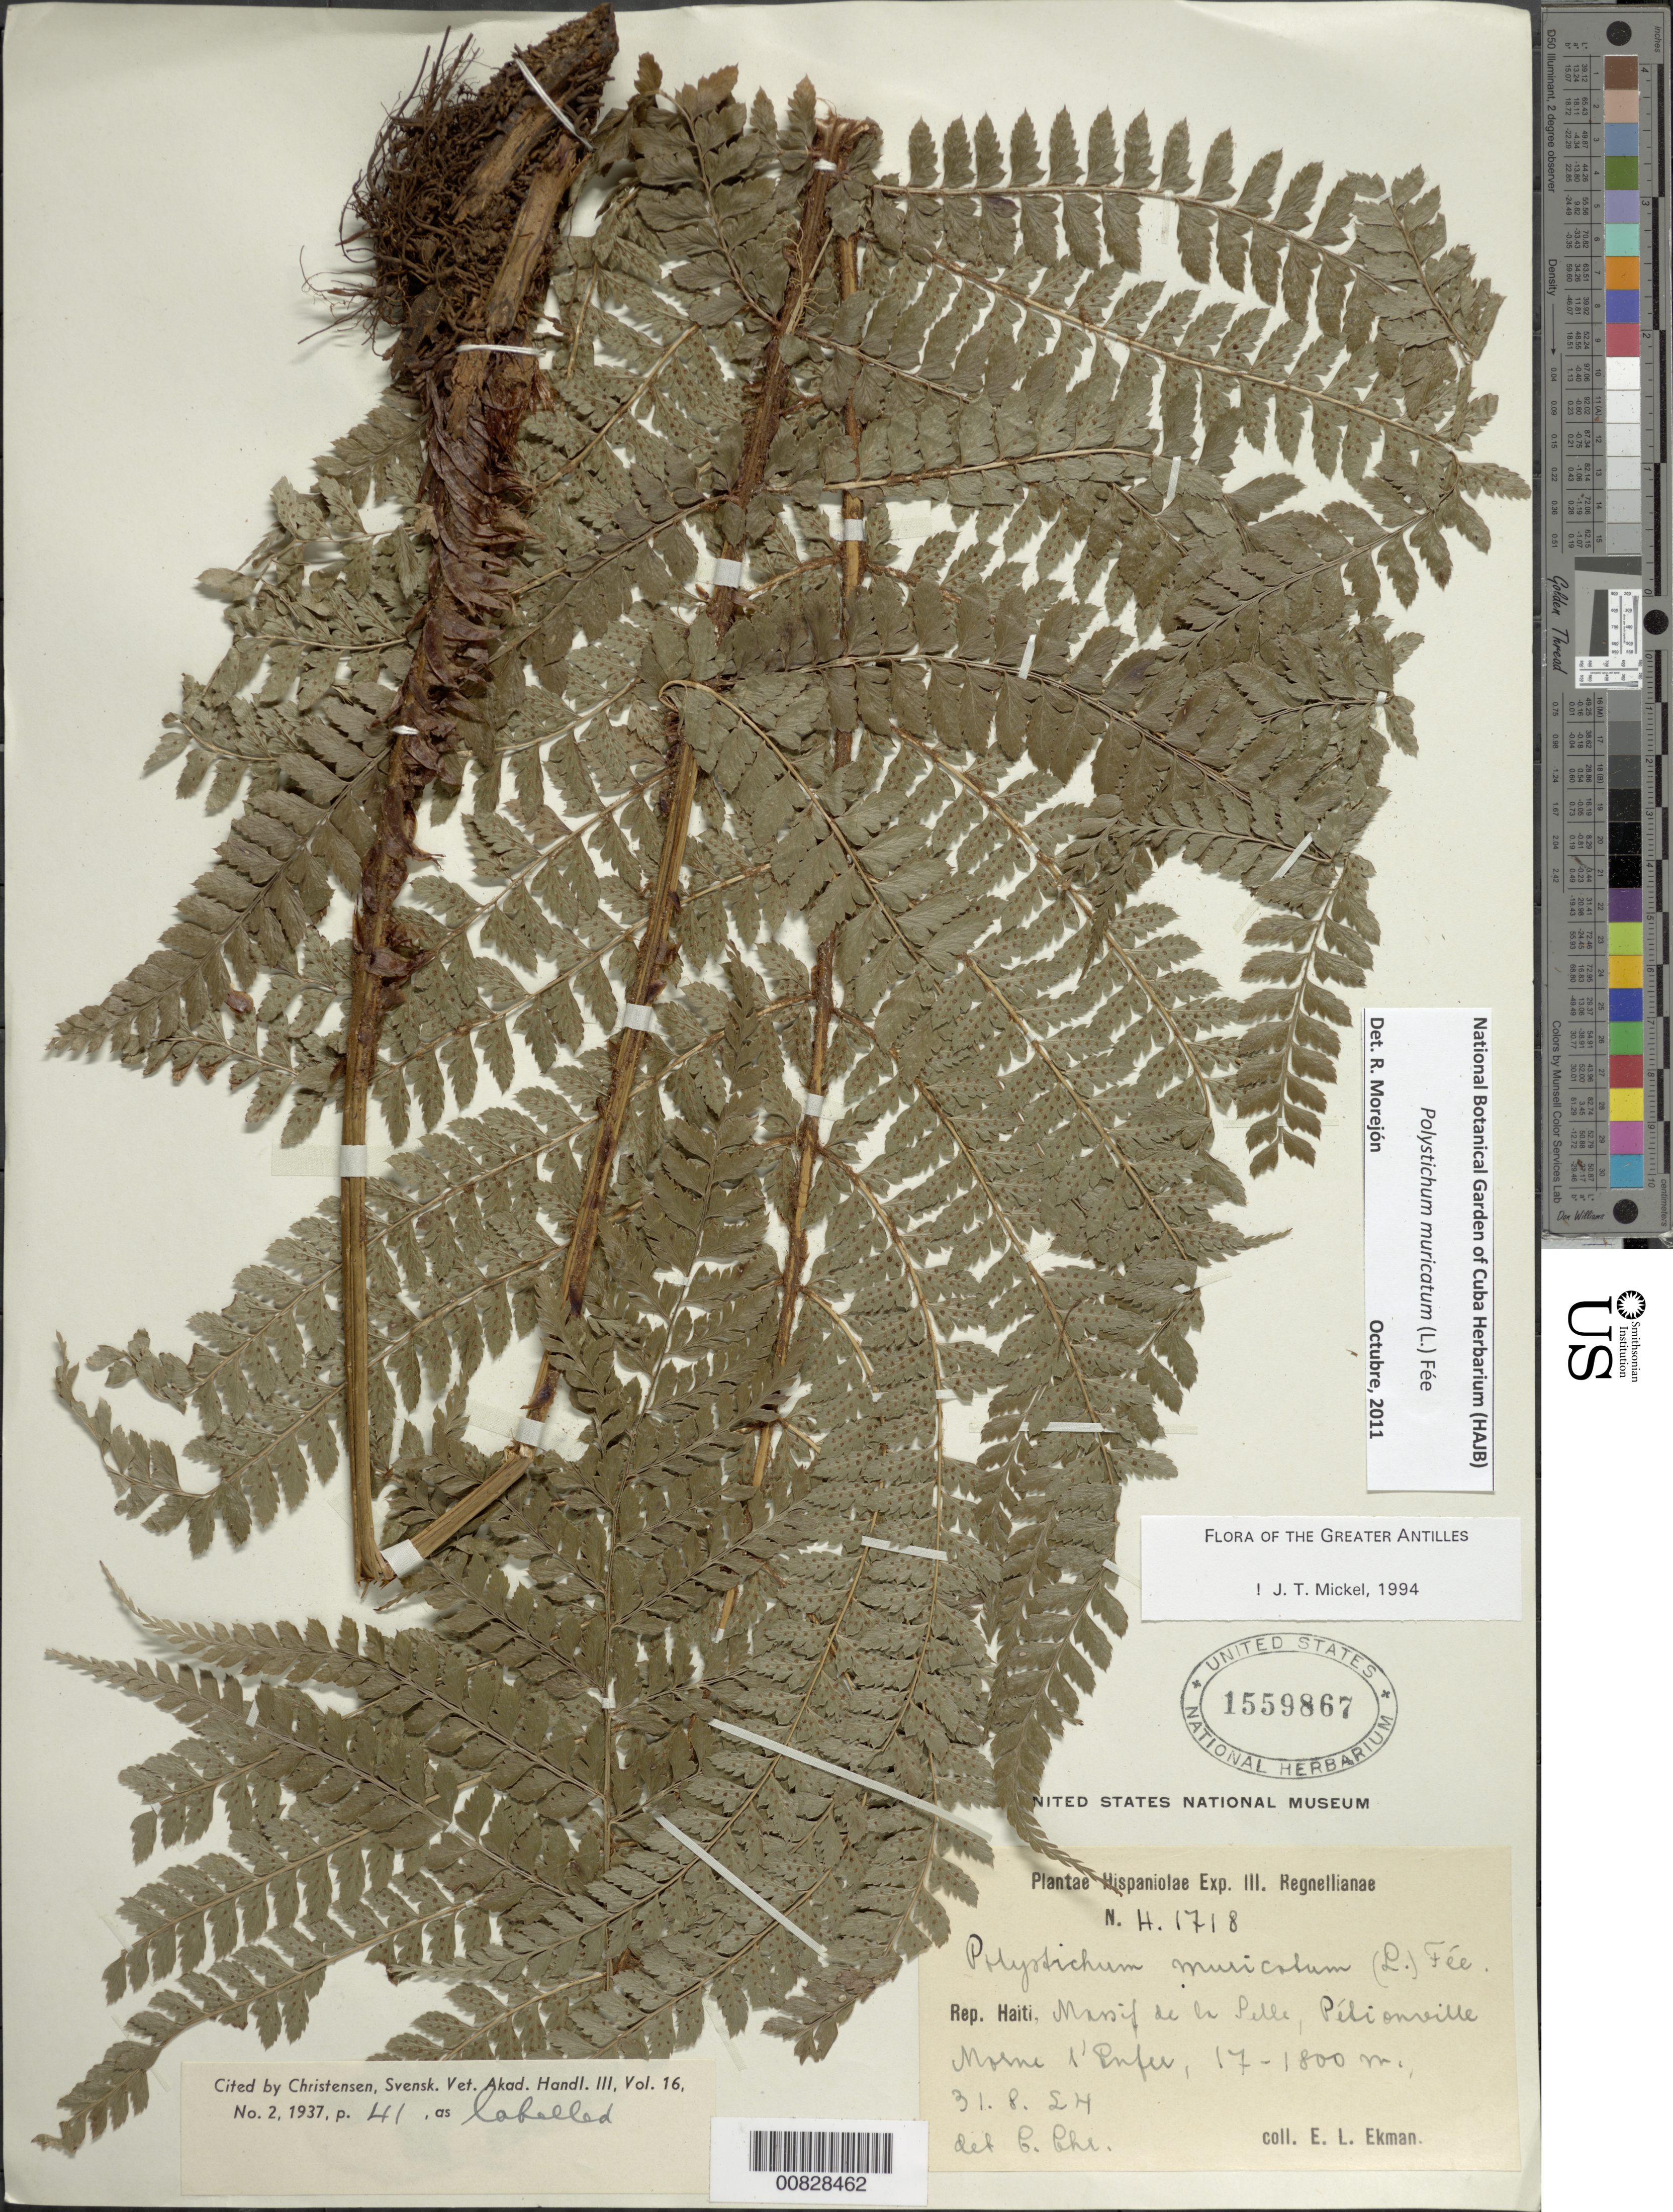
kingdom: Plantae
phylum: Tracheophyta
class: Polypodiopsida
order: Polypodiales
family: Dryopteridaceae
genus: Polystichum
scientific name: Polystichum muricatum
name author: (L.) Fée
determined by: Mickel, J. T., (NY), New York Botanical Garden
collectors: E. L. Ekman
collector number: H 1718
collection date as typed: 31 Aug 1924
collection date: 1924-08-31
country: Haiti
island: Hispaniola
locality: Massif de la Selle, Pétionville, Morne l'Enfer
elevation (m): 1700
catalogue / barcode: US 1559867